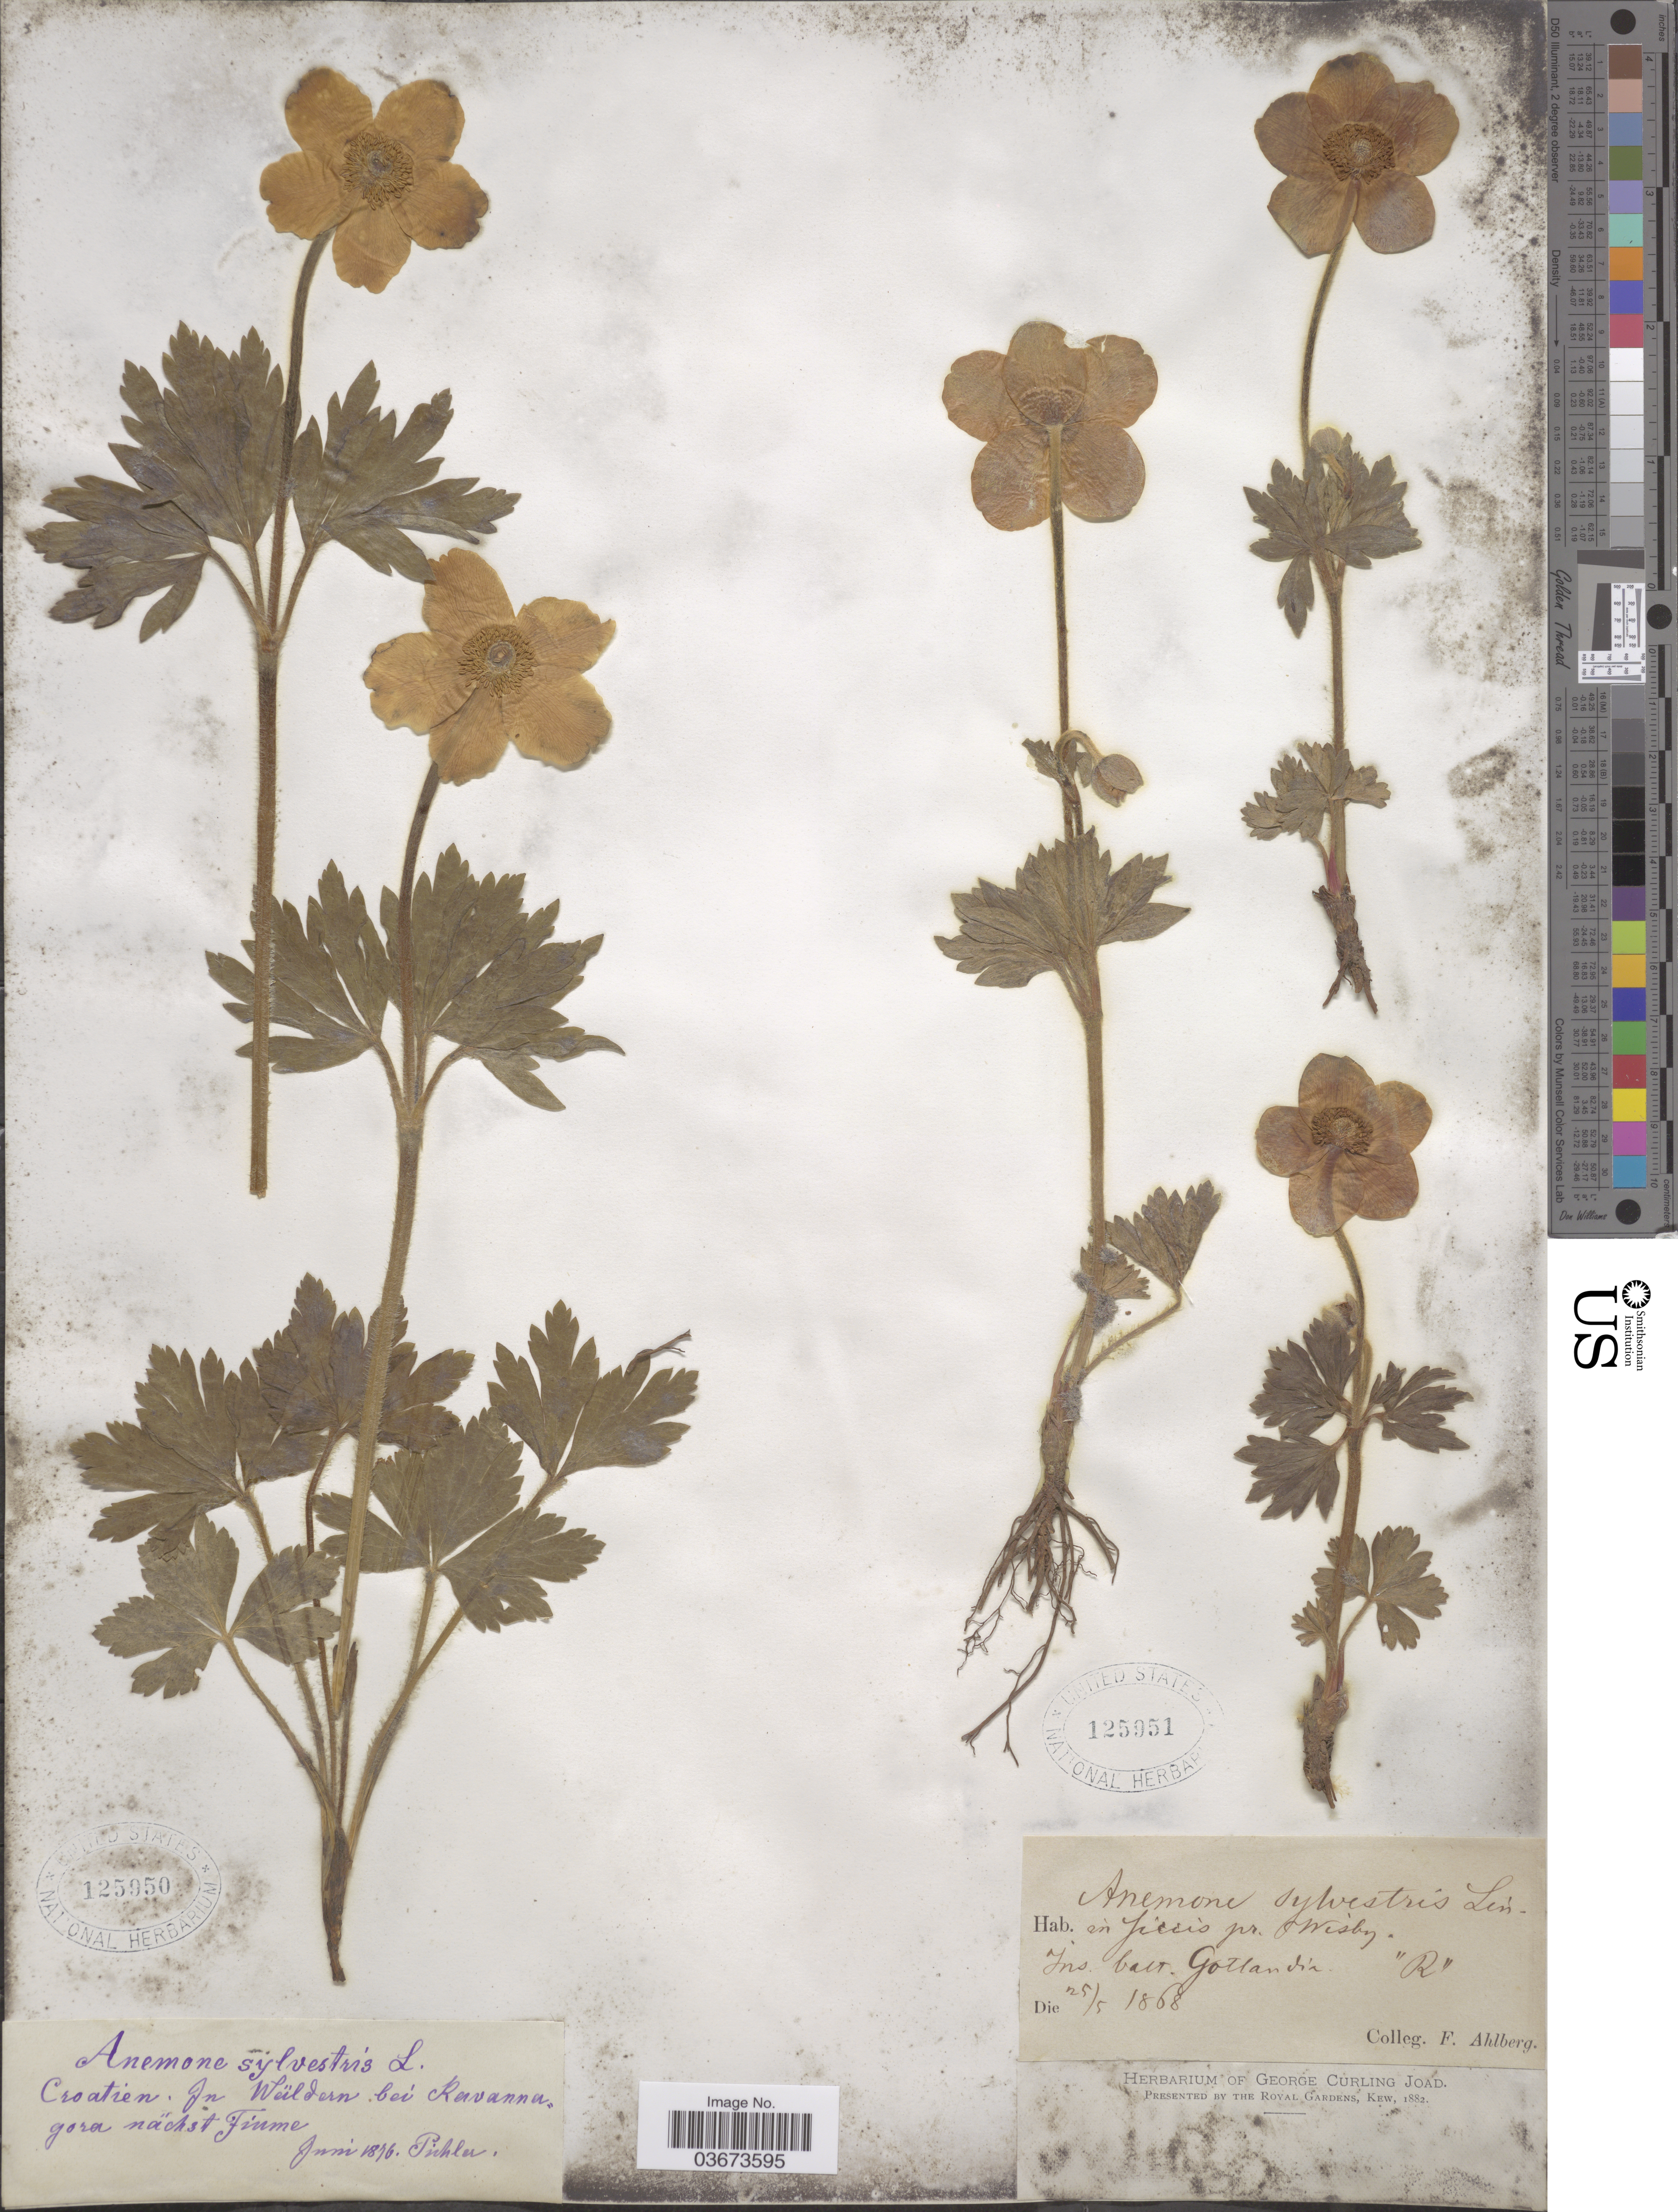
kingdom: Plantae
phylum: Tracheophyta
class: Magnoliopsida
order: Ranunculales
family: Ranunculaceae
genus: Anemone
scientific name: Anemone sylvestris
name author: L.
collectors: Pichler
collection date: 1876-06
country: Croatia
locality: Croatien. In Wäldern bei Ravanna gora nächst Finme.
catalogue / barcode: US 125950